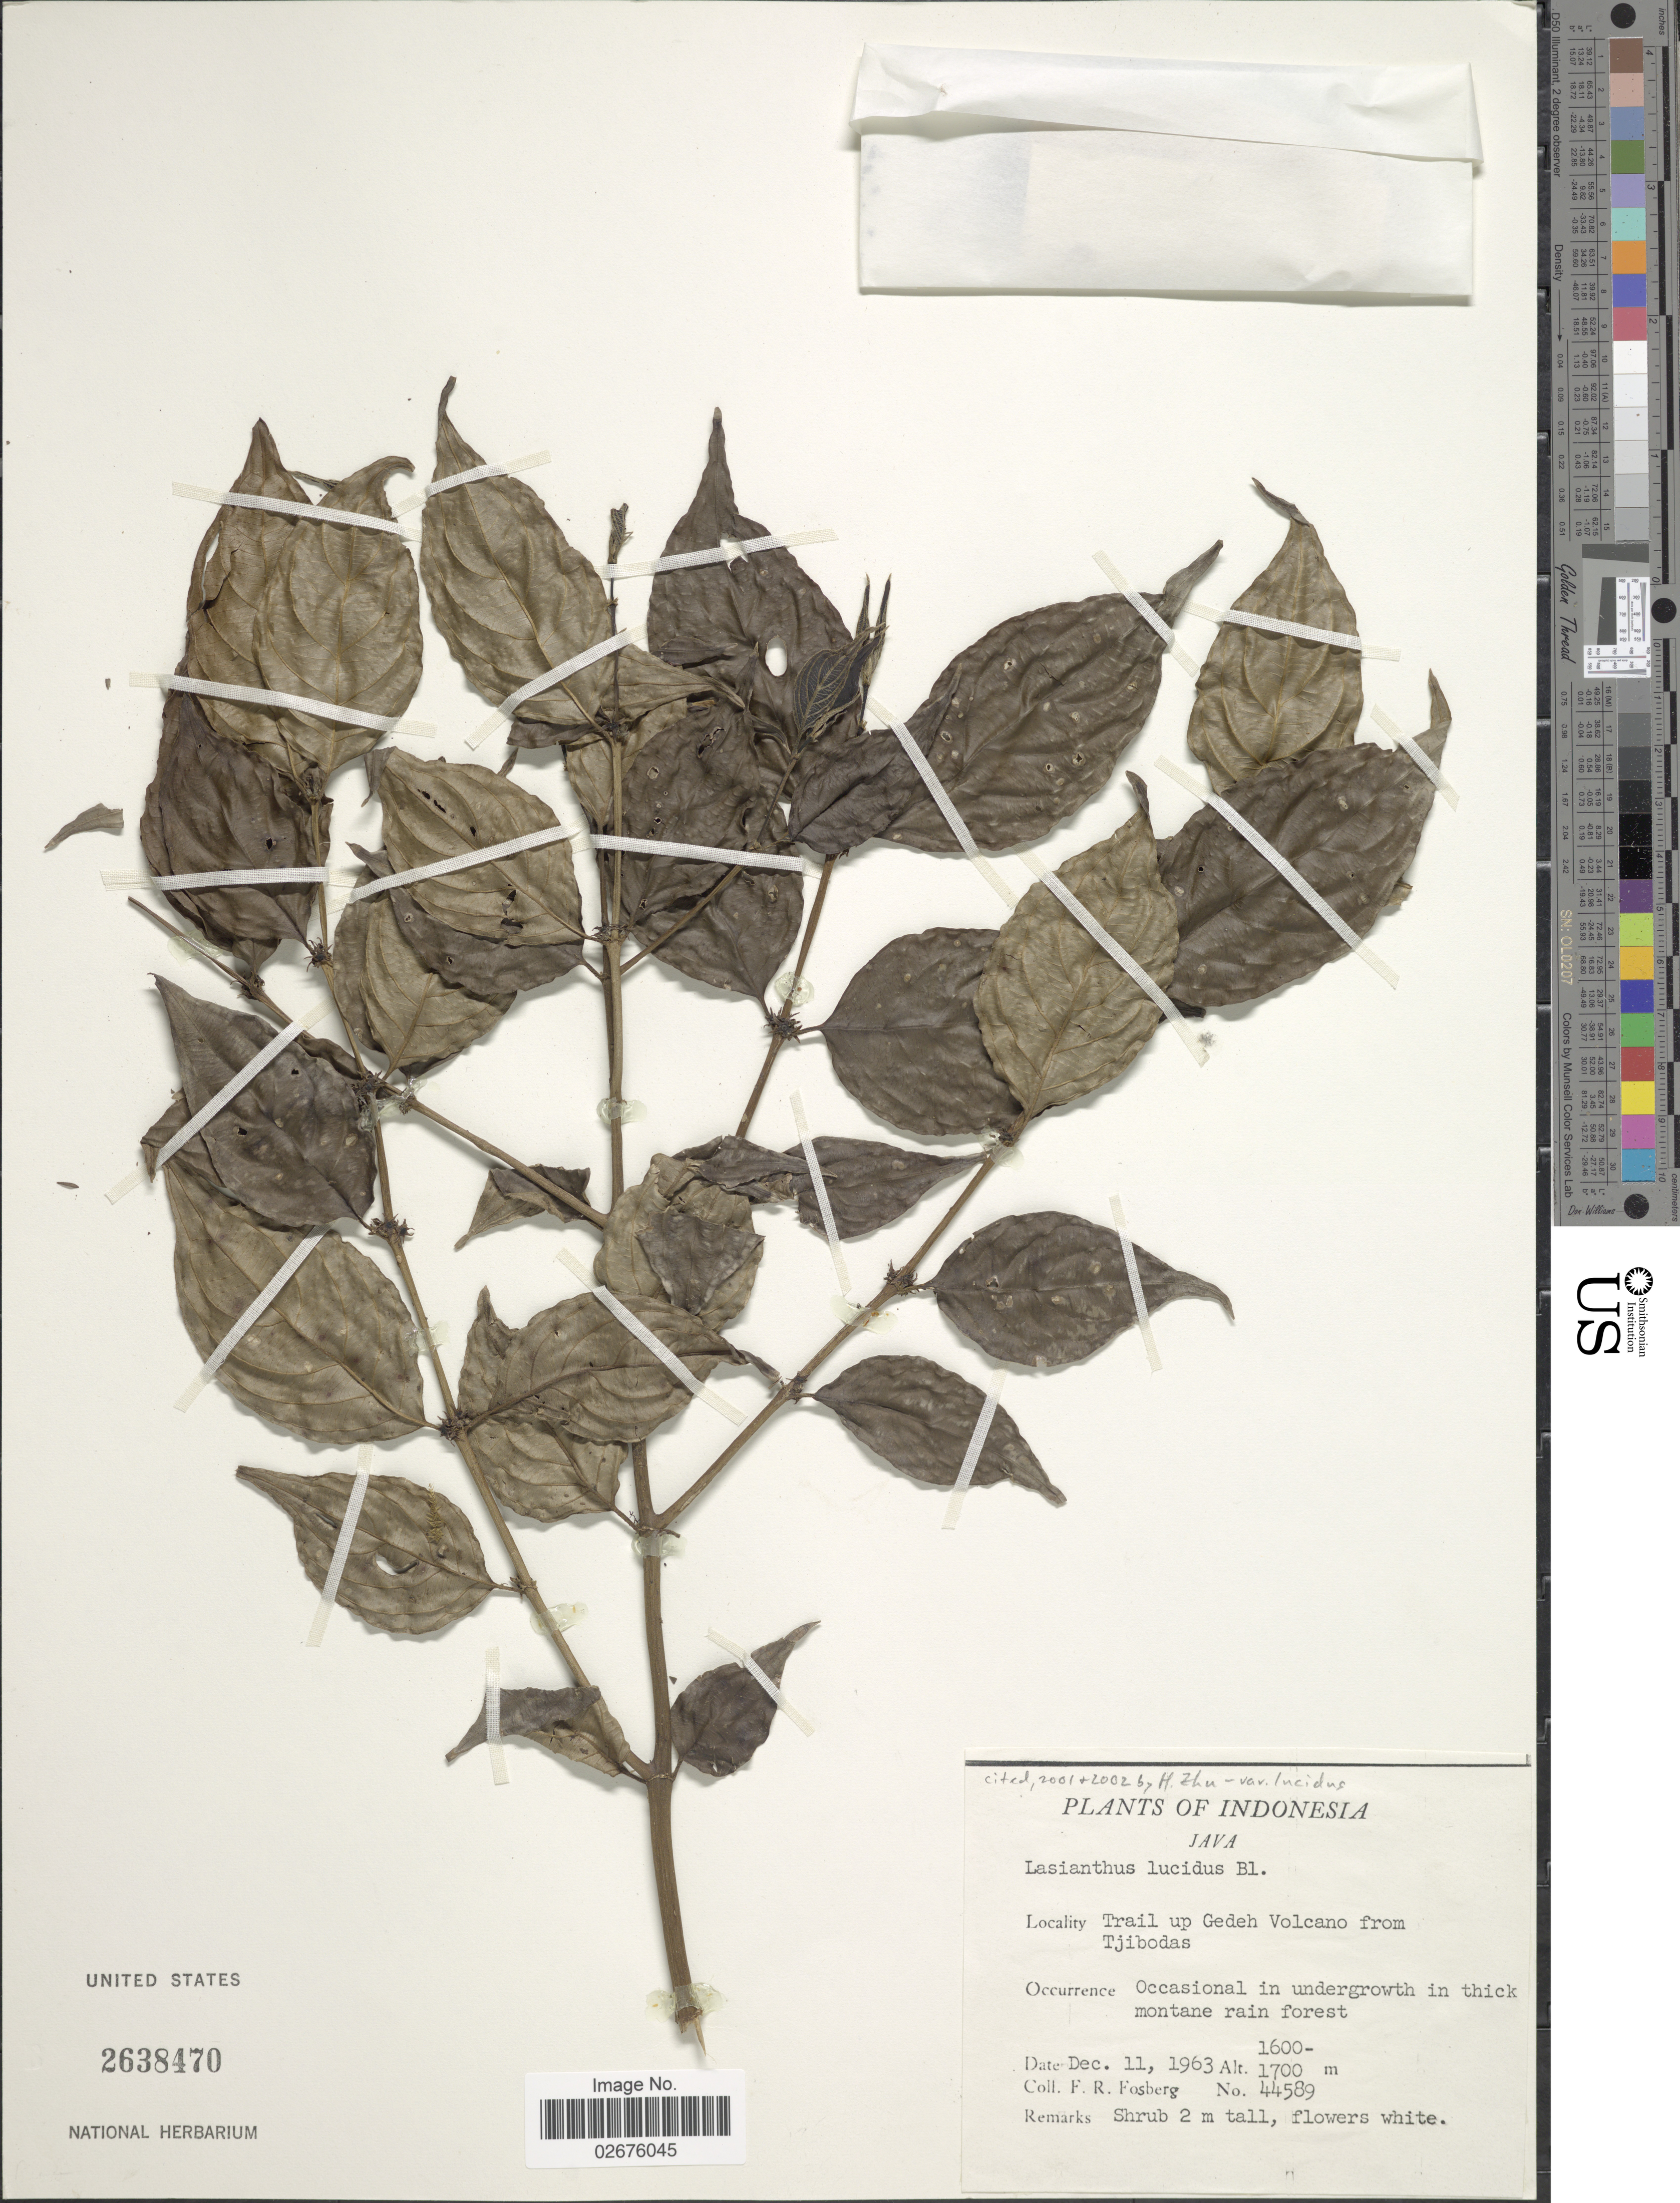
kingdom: Plantae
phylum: Tracheophyta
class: Magnoliopsida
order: Gentianales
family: Rubiaceae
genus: Lasianthus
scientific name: Lasianthus lucidus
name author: Blume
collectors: F. R. Fosberg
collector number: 44589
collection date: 1963-12-11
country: Indonesia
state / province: Java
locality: Trail up Gedeh Volcano from Tjibodas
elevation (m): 1600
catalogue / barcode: US 2638470